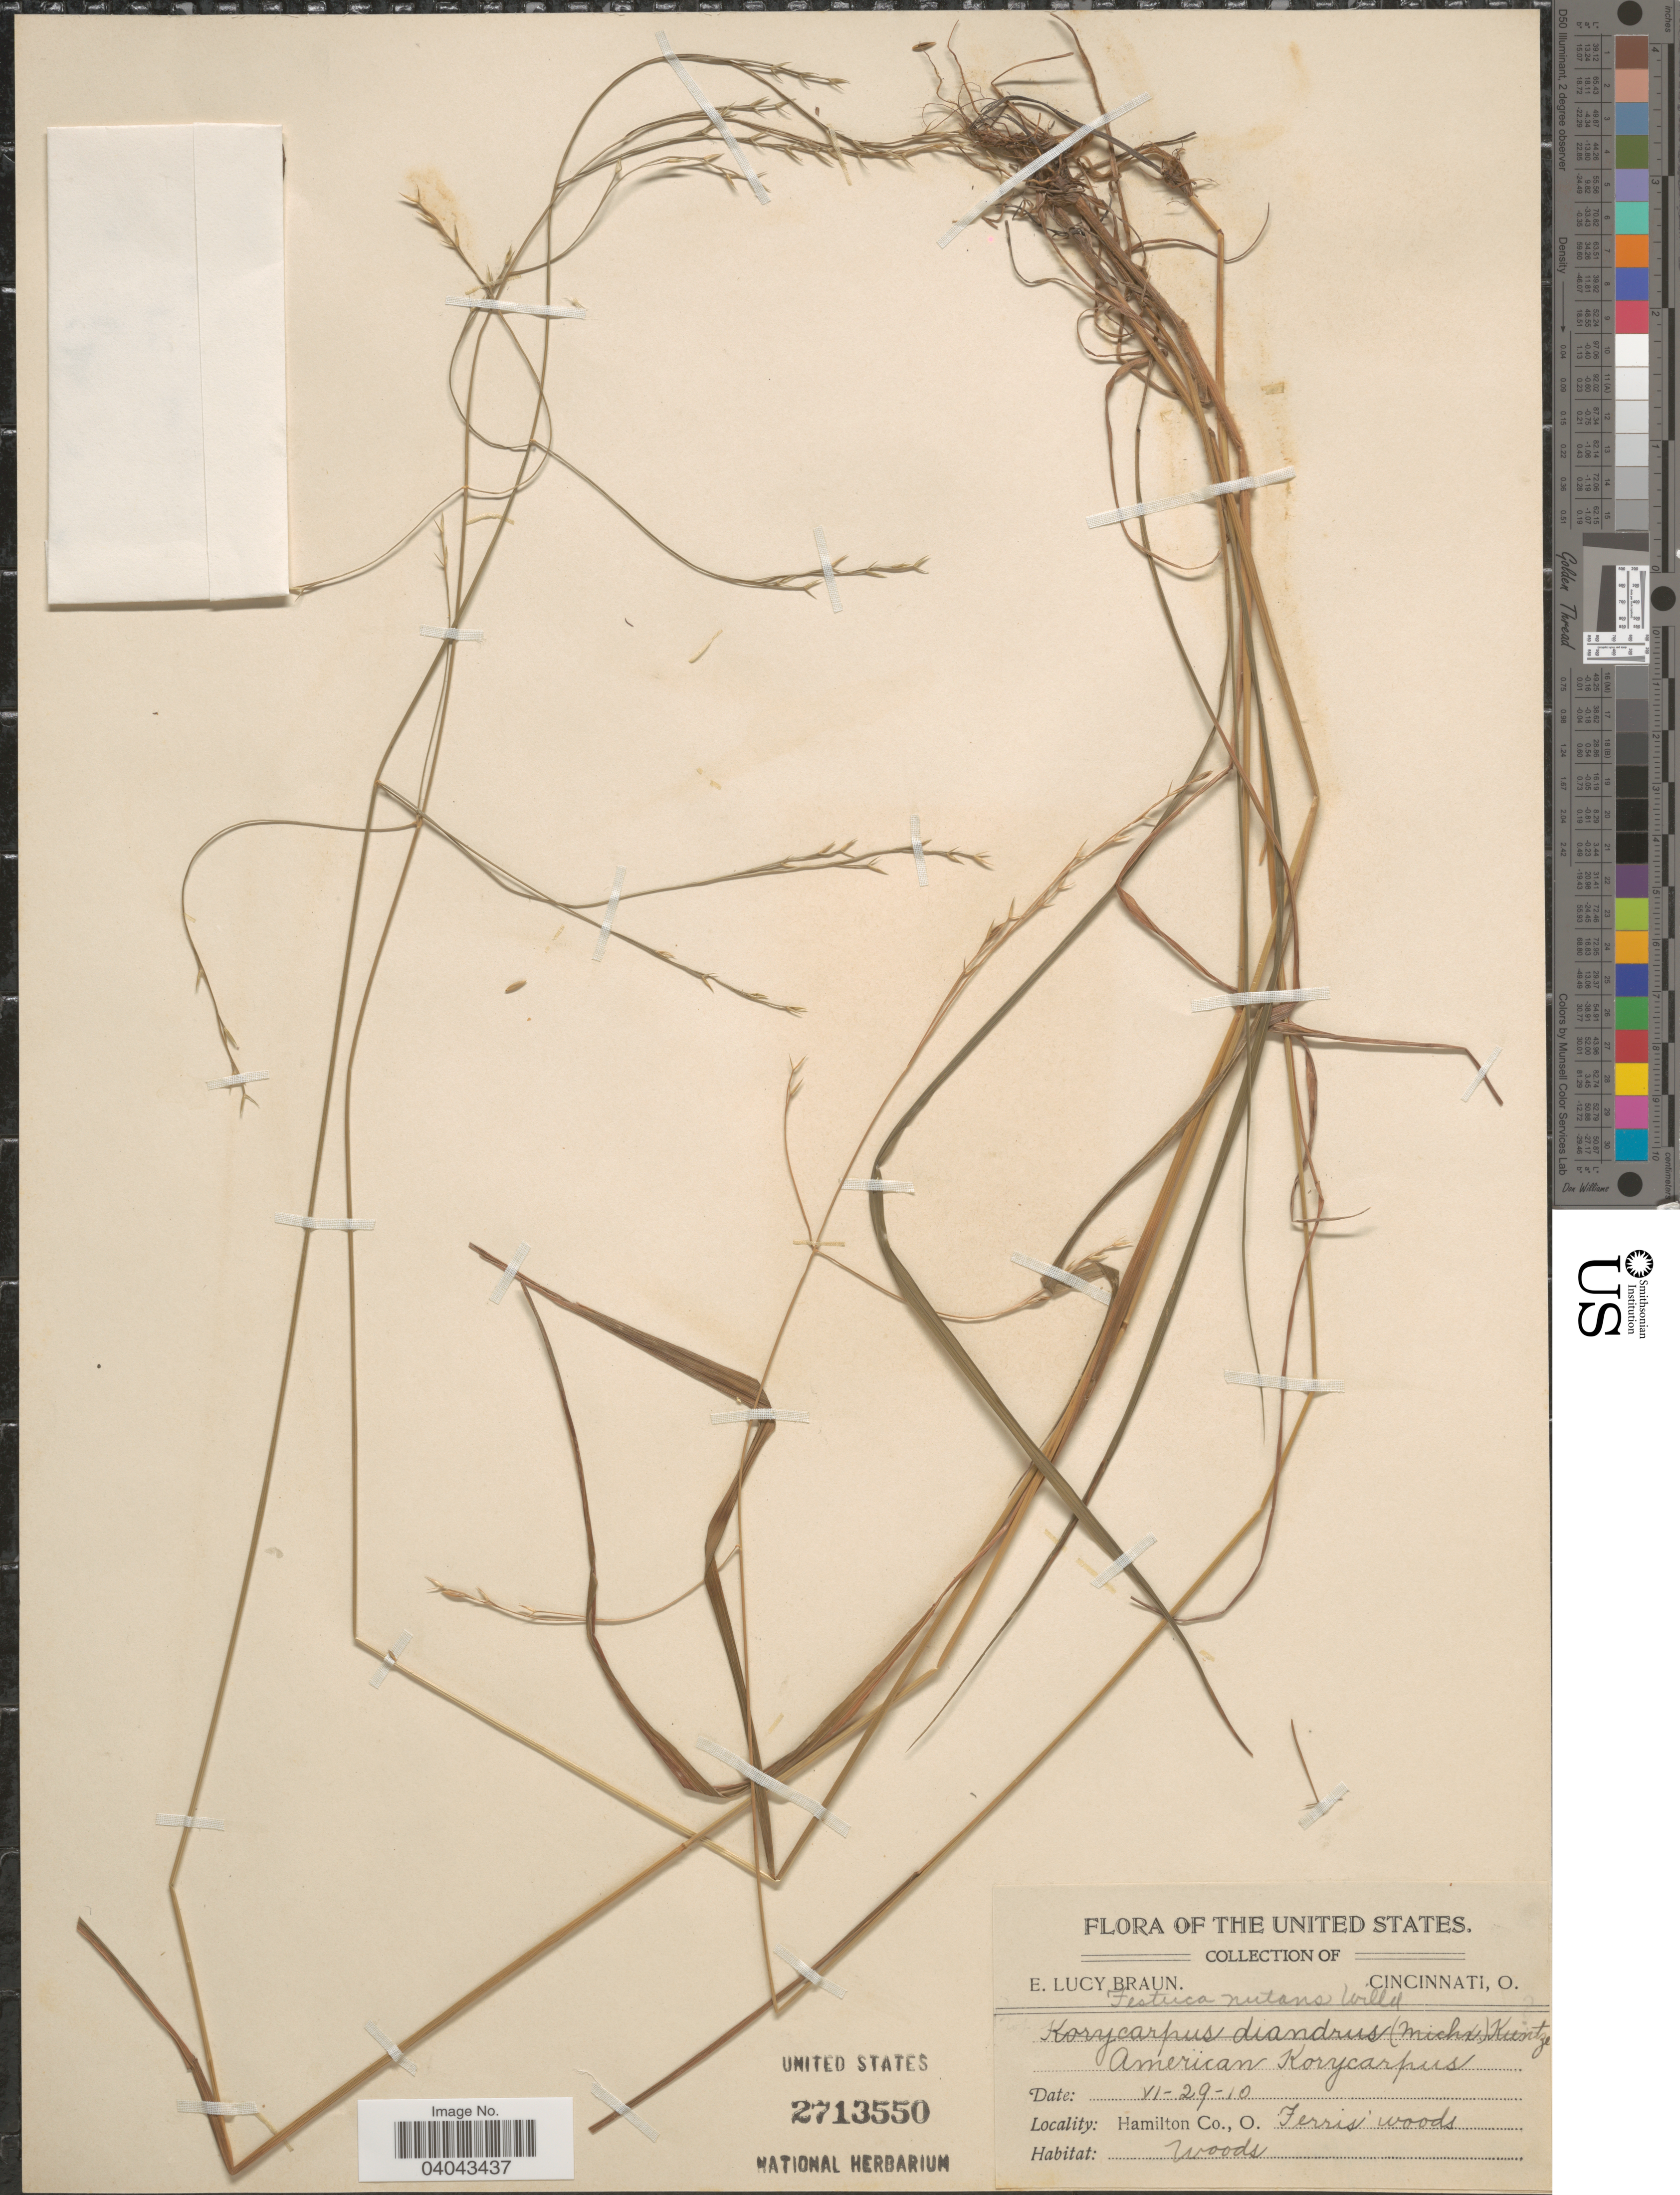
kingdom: Plantae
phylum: Tracheophyta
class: Liliopsida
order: Poales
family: Poaceae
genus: Festuca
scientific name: Festuca nutans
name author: Spreng.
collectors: E. L. Braun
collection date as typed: Transcribed d/m/y: 29/6/10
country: United States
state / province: Ohio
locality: Hamilton Co., Ferris woods.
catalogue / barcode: US 2713550